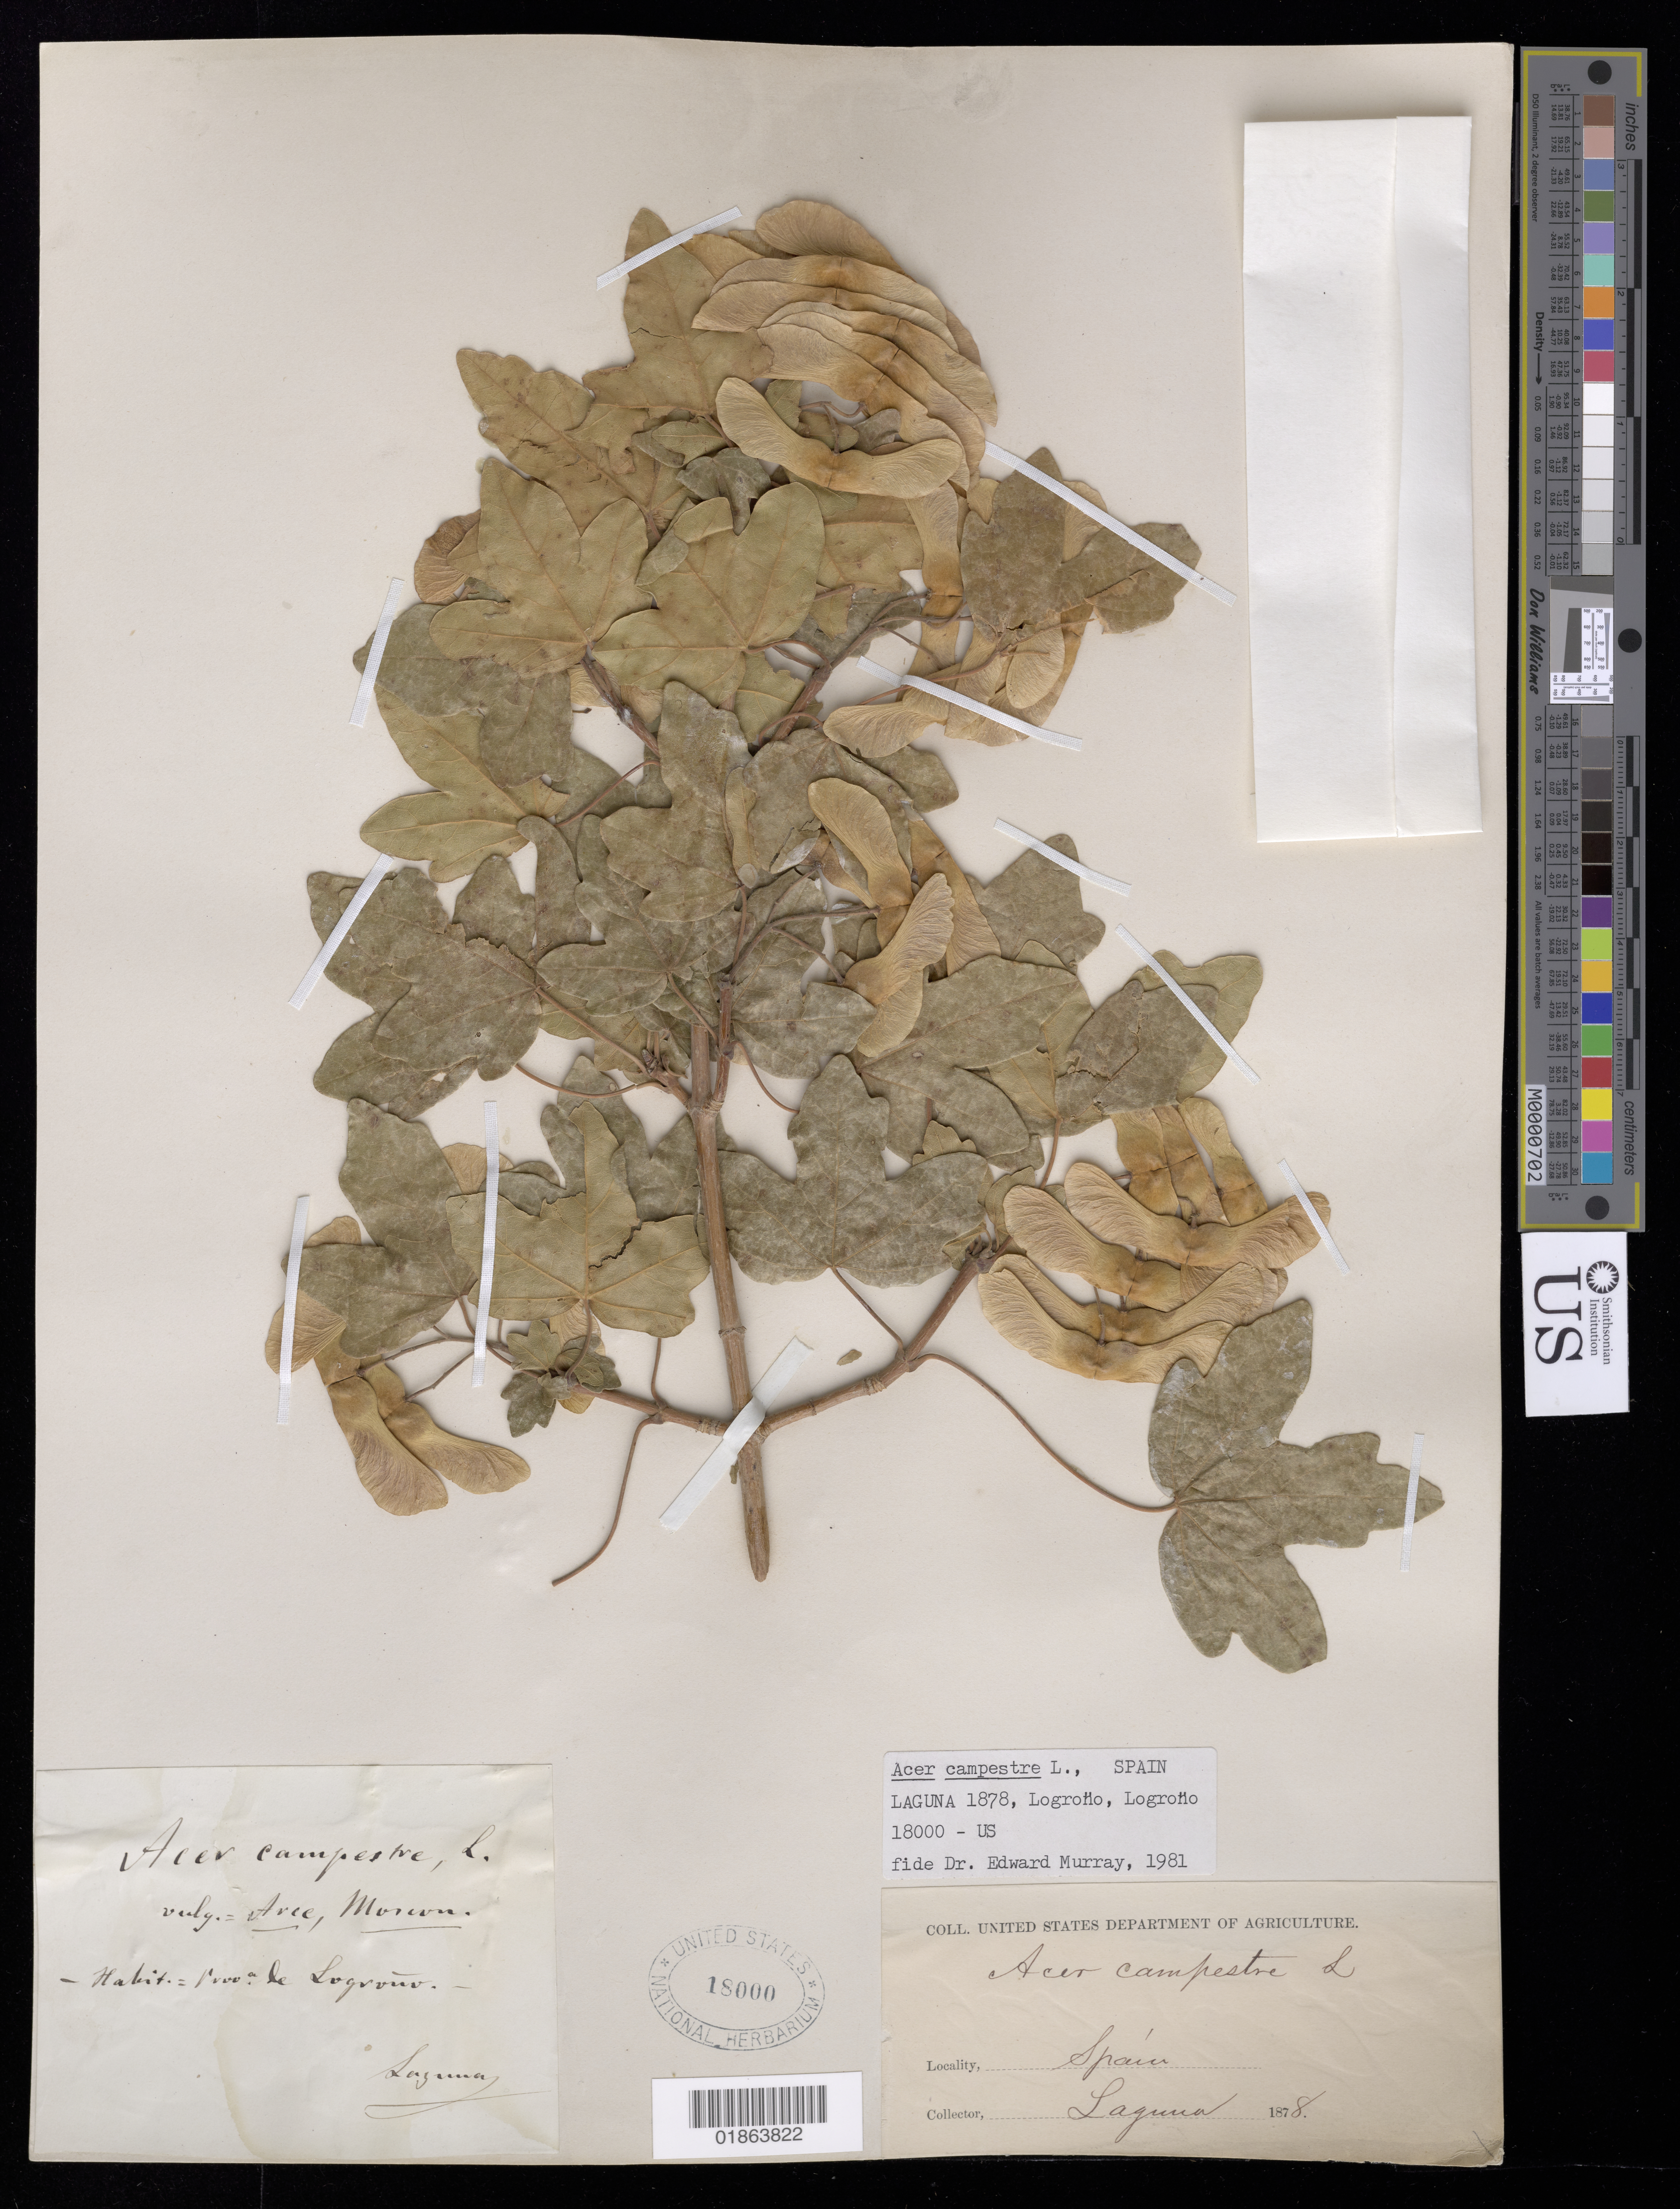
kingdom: Plantae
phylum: Tracheophyta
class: Magnoliopsida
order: Sapindales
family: Sapindaceae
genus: Acer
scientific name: Acer campestre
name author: L.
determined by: Murray, Edward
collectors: -. Laguna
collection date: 1878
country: Spain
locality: Logroño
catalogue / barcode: US 18000